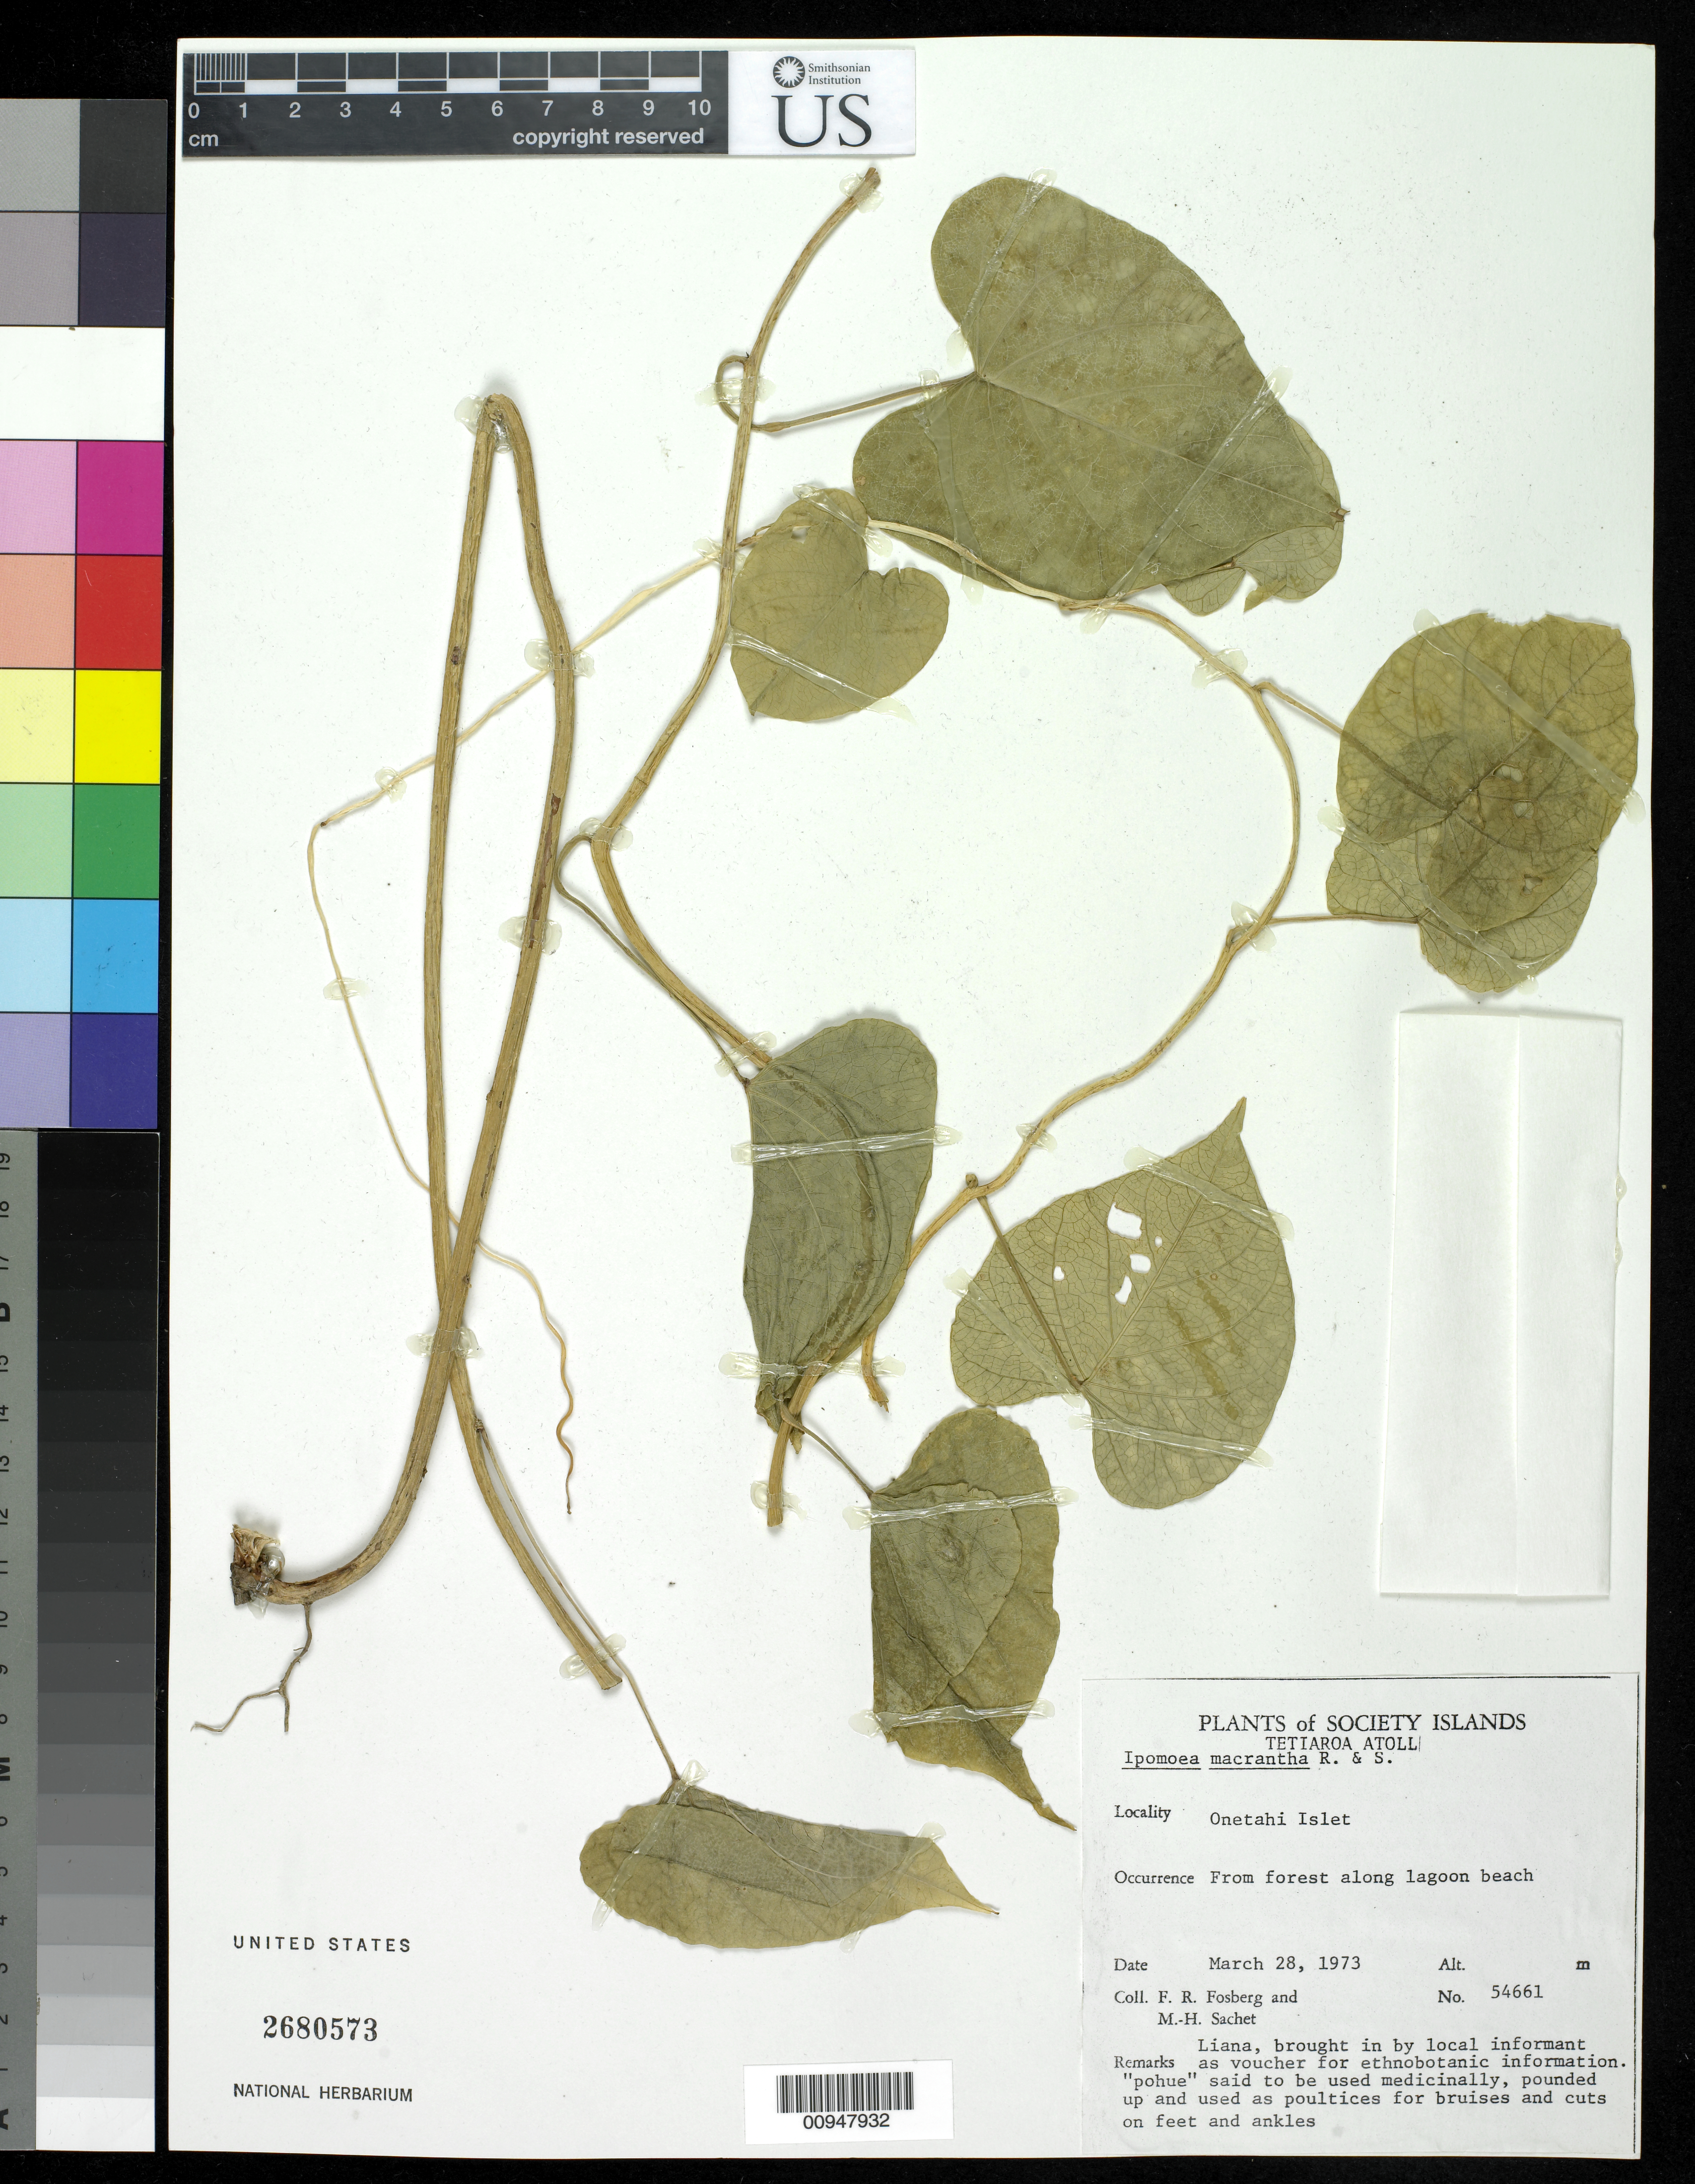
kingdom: Plantae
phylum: Tracheophyta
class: Magnoliopsida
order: Solanales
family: Convolvulaceae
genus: Ipomoea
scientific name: Ipomoea violacea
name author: L.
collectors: F. R. Fosberg & M.-H. Sachet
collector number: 54661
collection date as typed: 28 Mar 1973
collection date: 1973-03-28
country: French Polynesia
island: Tetiaroa Atoll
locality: Onetahi Islet, along lagoon beach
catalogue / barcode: US 2680573